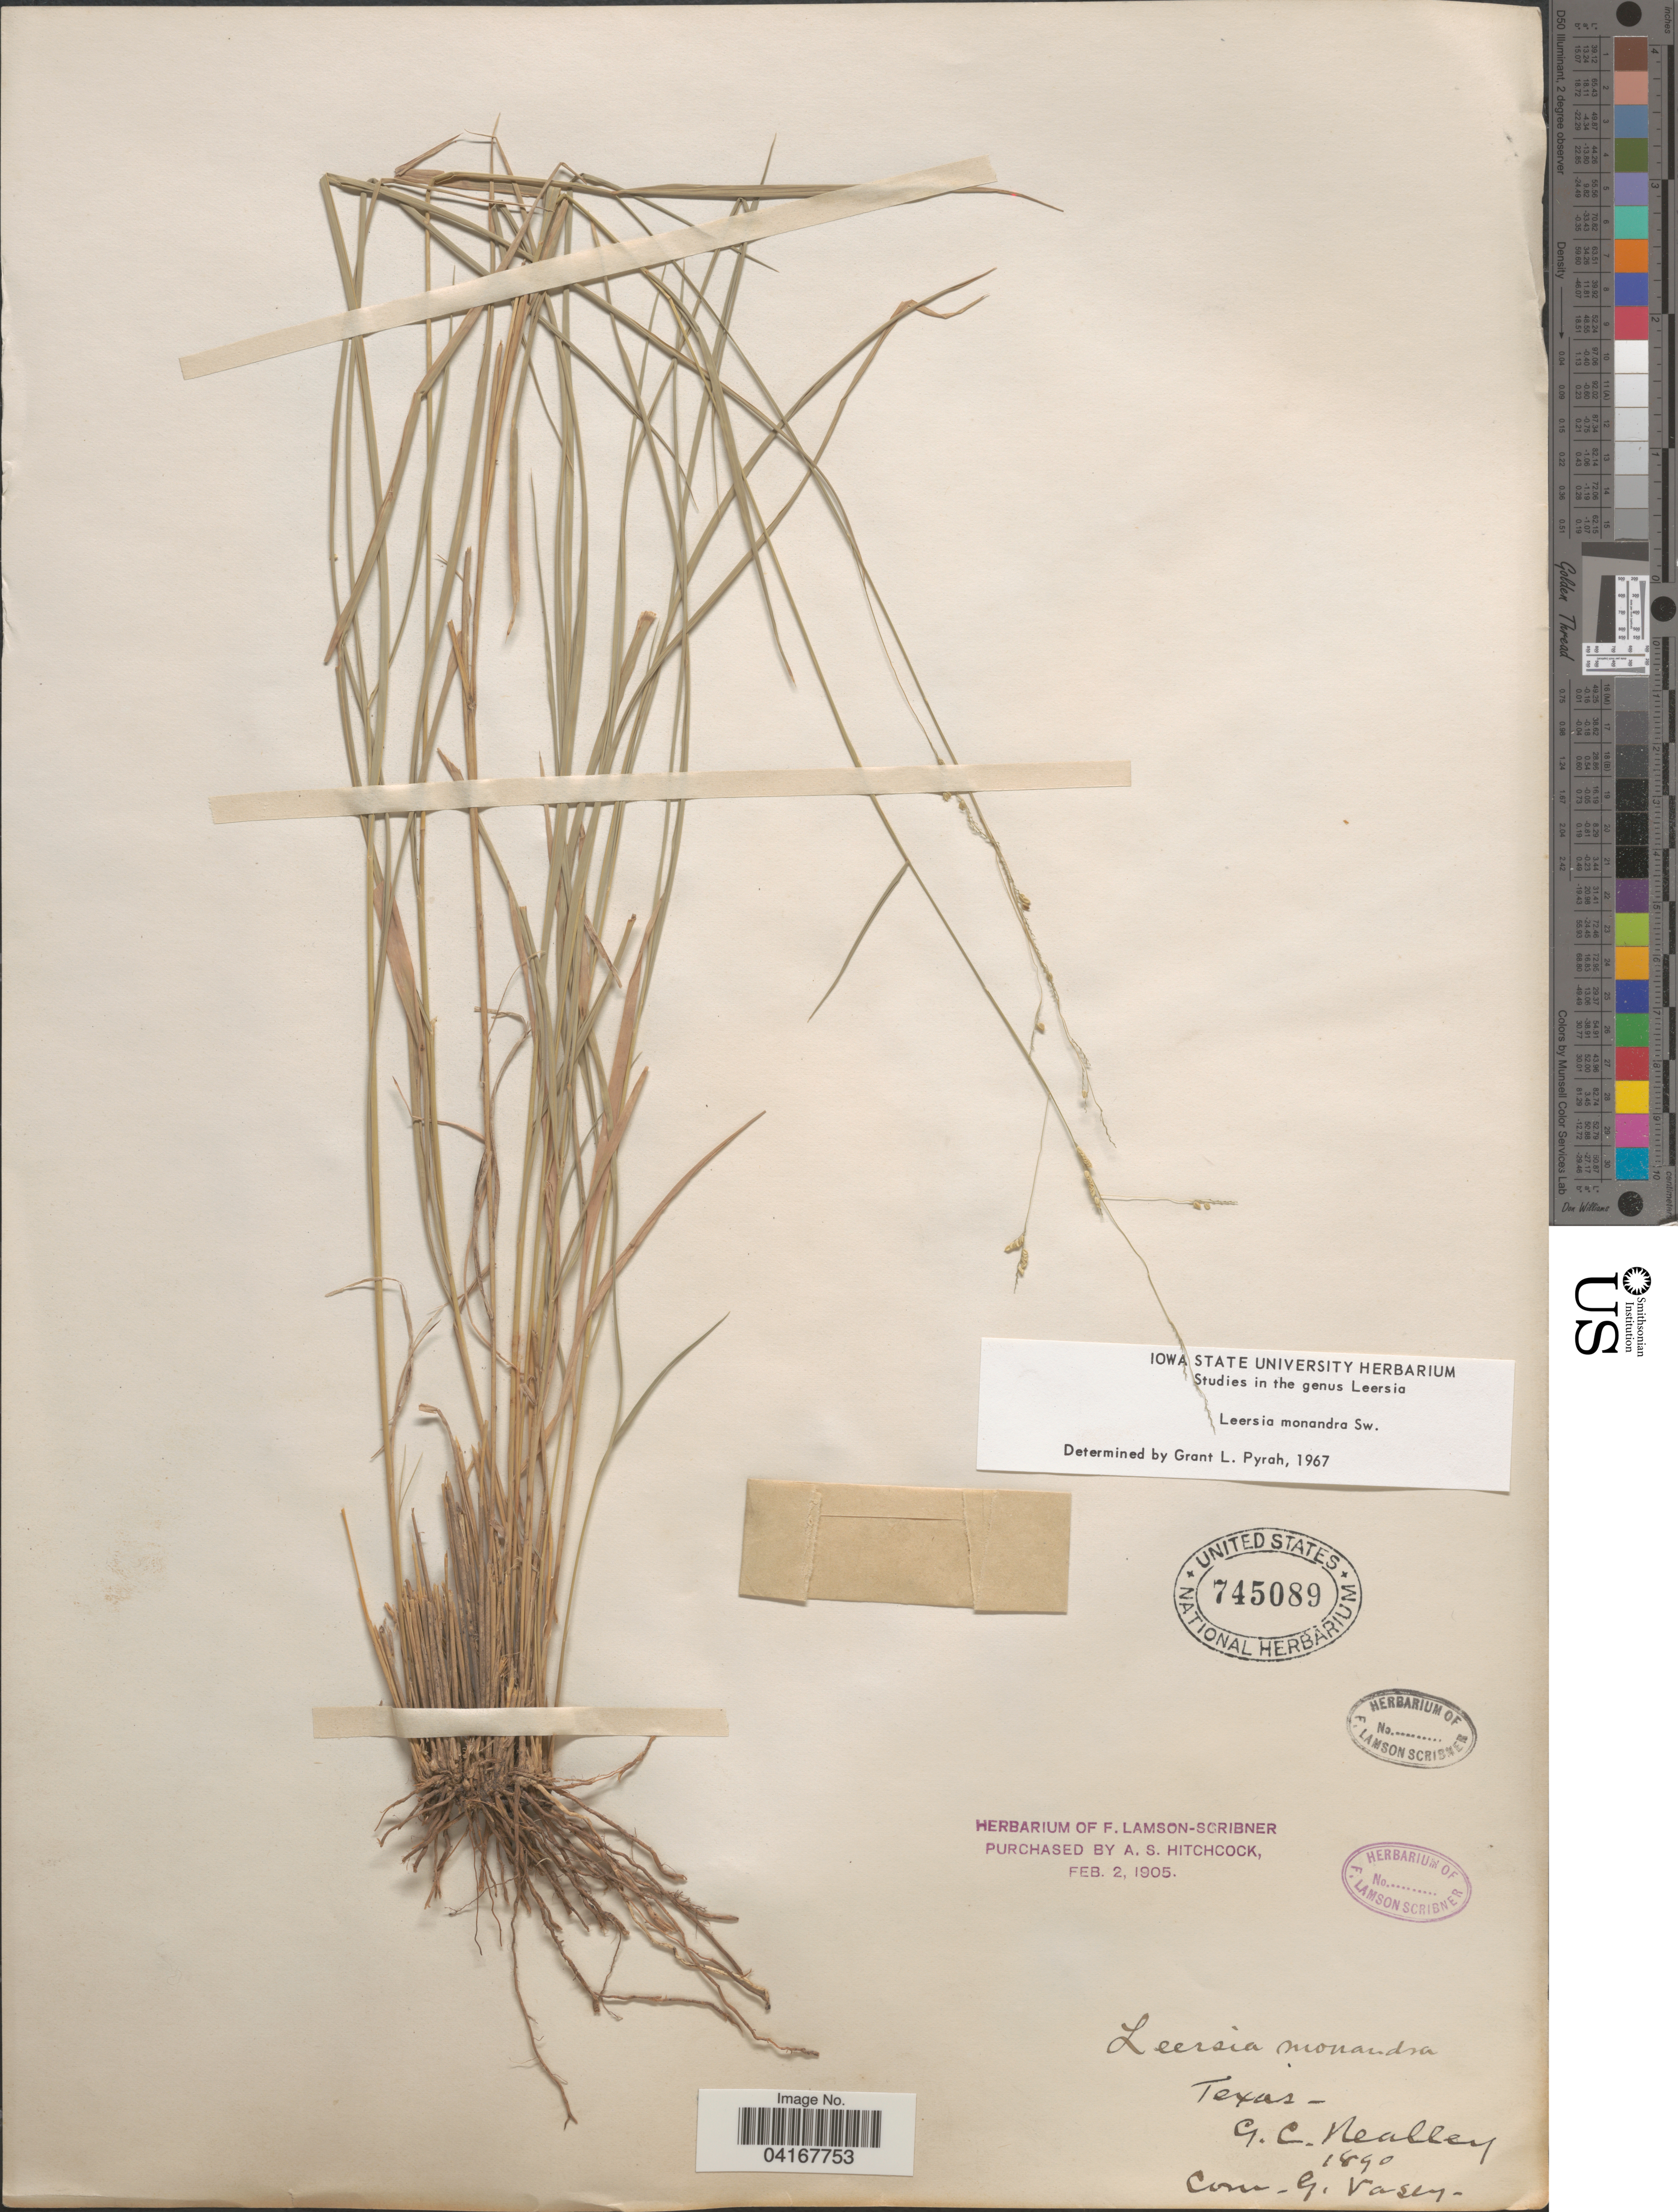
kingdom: Plantae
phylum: Tracheophyta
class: Liliopsida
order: Poales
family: Poaceae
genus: Leersia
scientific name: Leersia monandra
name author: Sw.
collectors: G. C. Nealley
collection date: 1890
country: United States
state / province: Texas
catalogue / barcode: US 745089